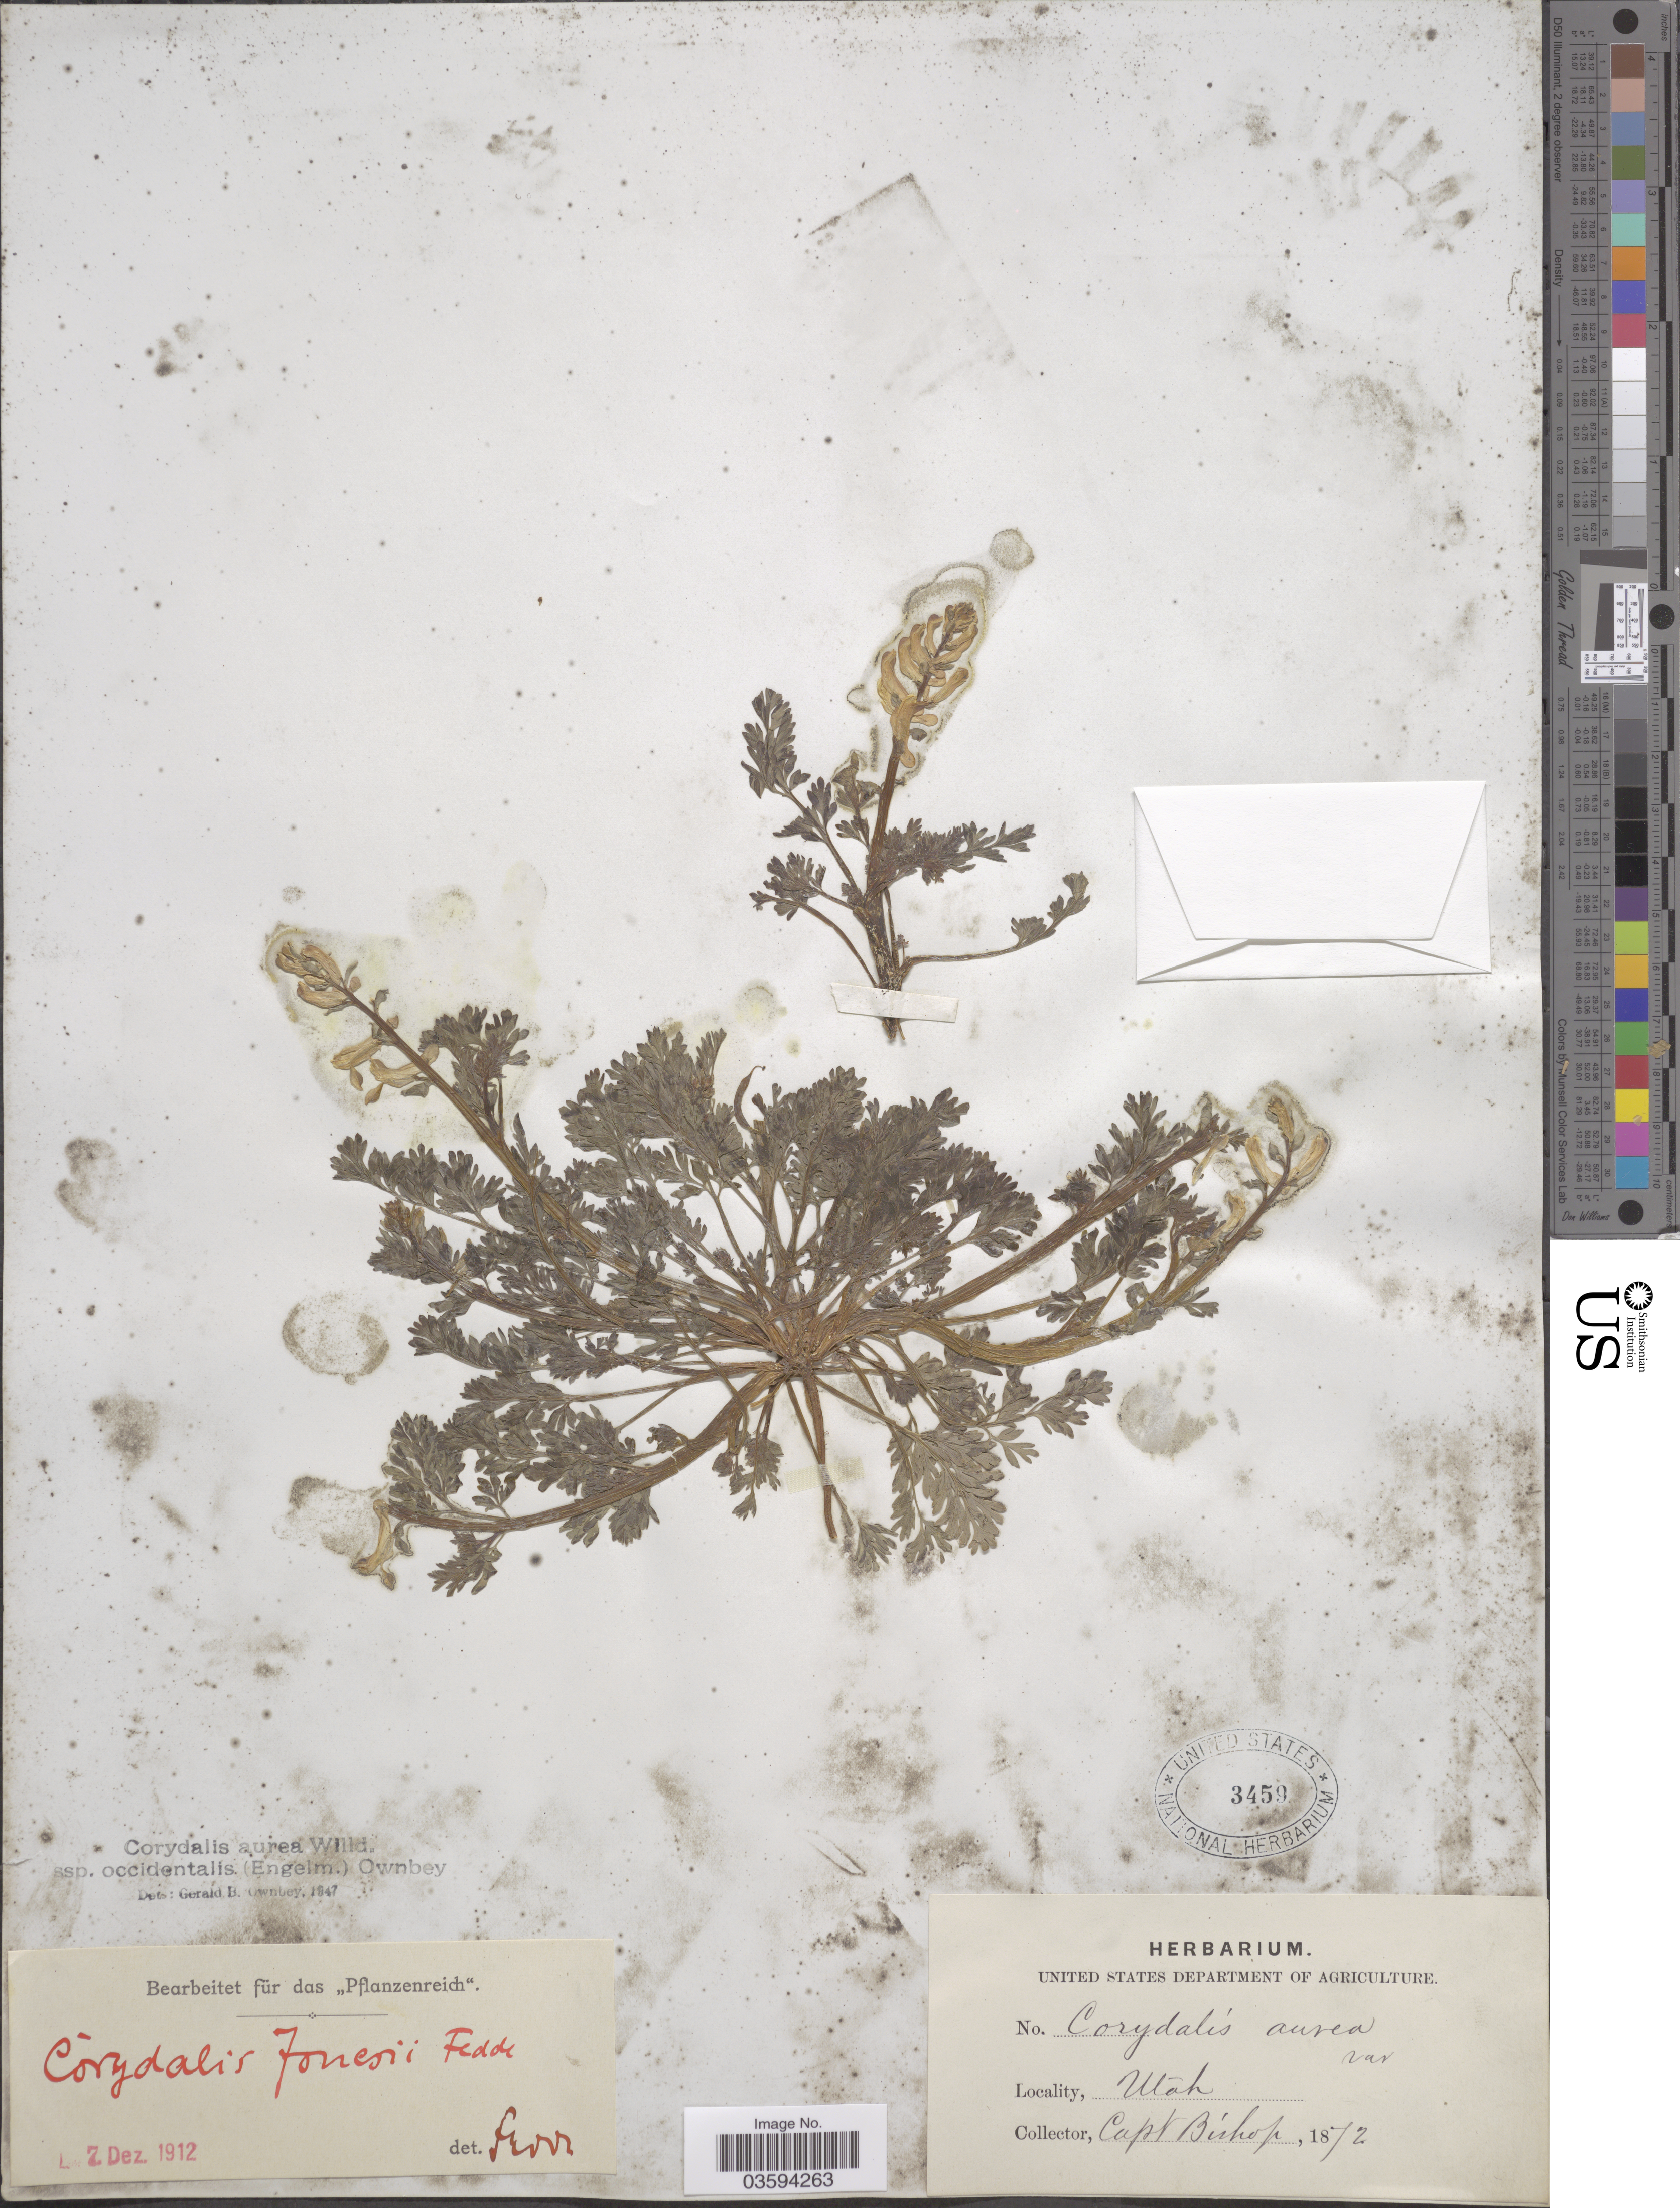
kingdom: Plantae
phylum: Tracheophyta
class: Magnoliopsida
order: Ranunculales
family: Papaveraceae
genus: Corydalis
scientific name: Corydalis aurea subsp. occidentalis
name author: Willd.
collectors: F. M. Bishop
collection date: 1872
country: United States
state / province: Utah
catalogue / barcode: US 3459